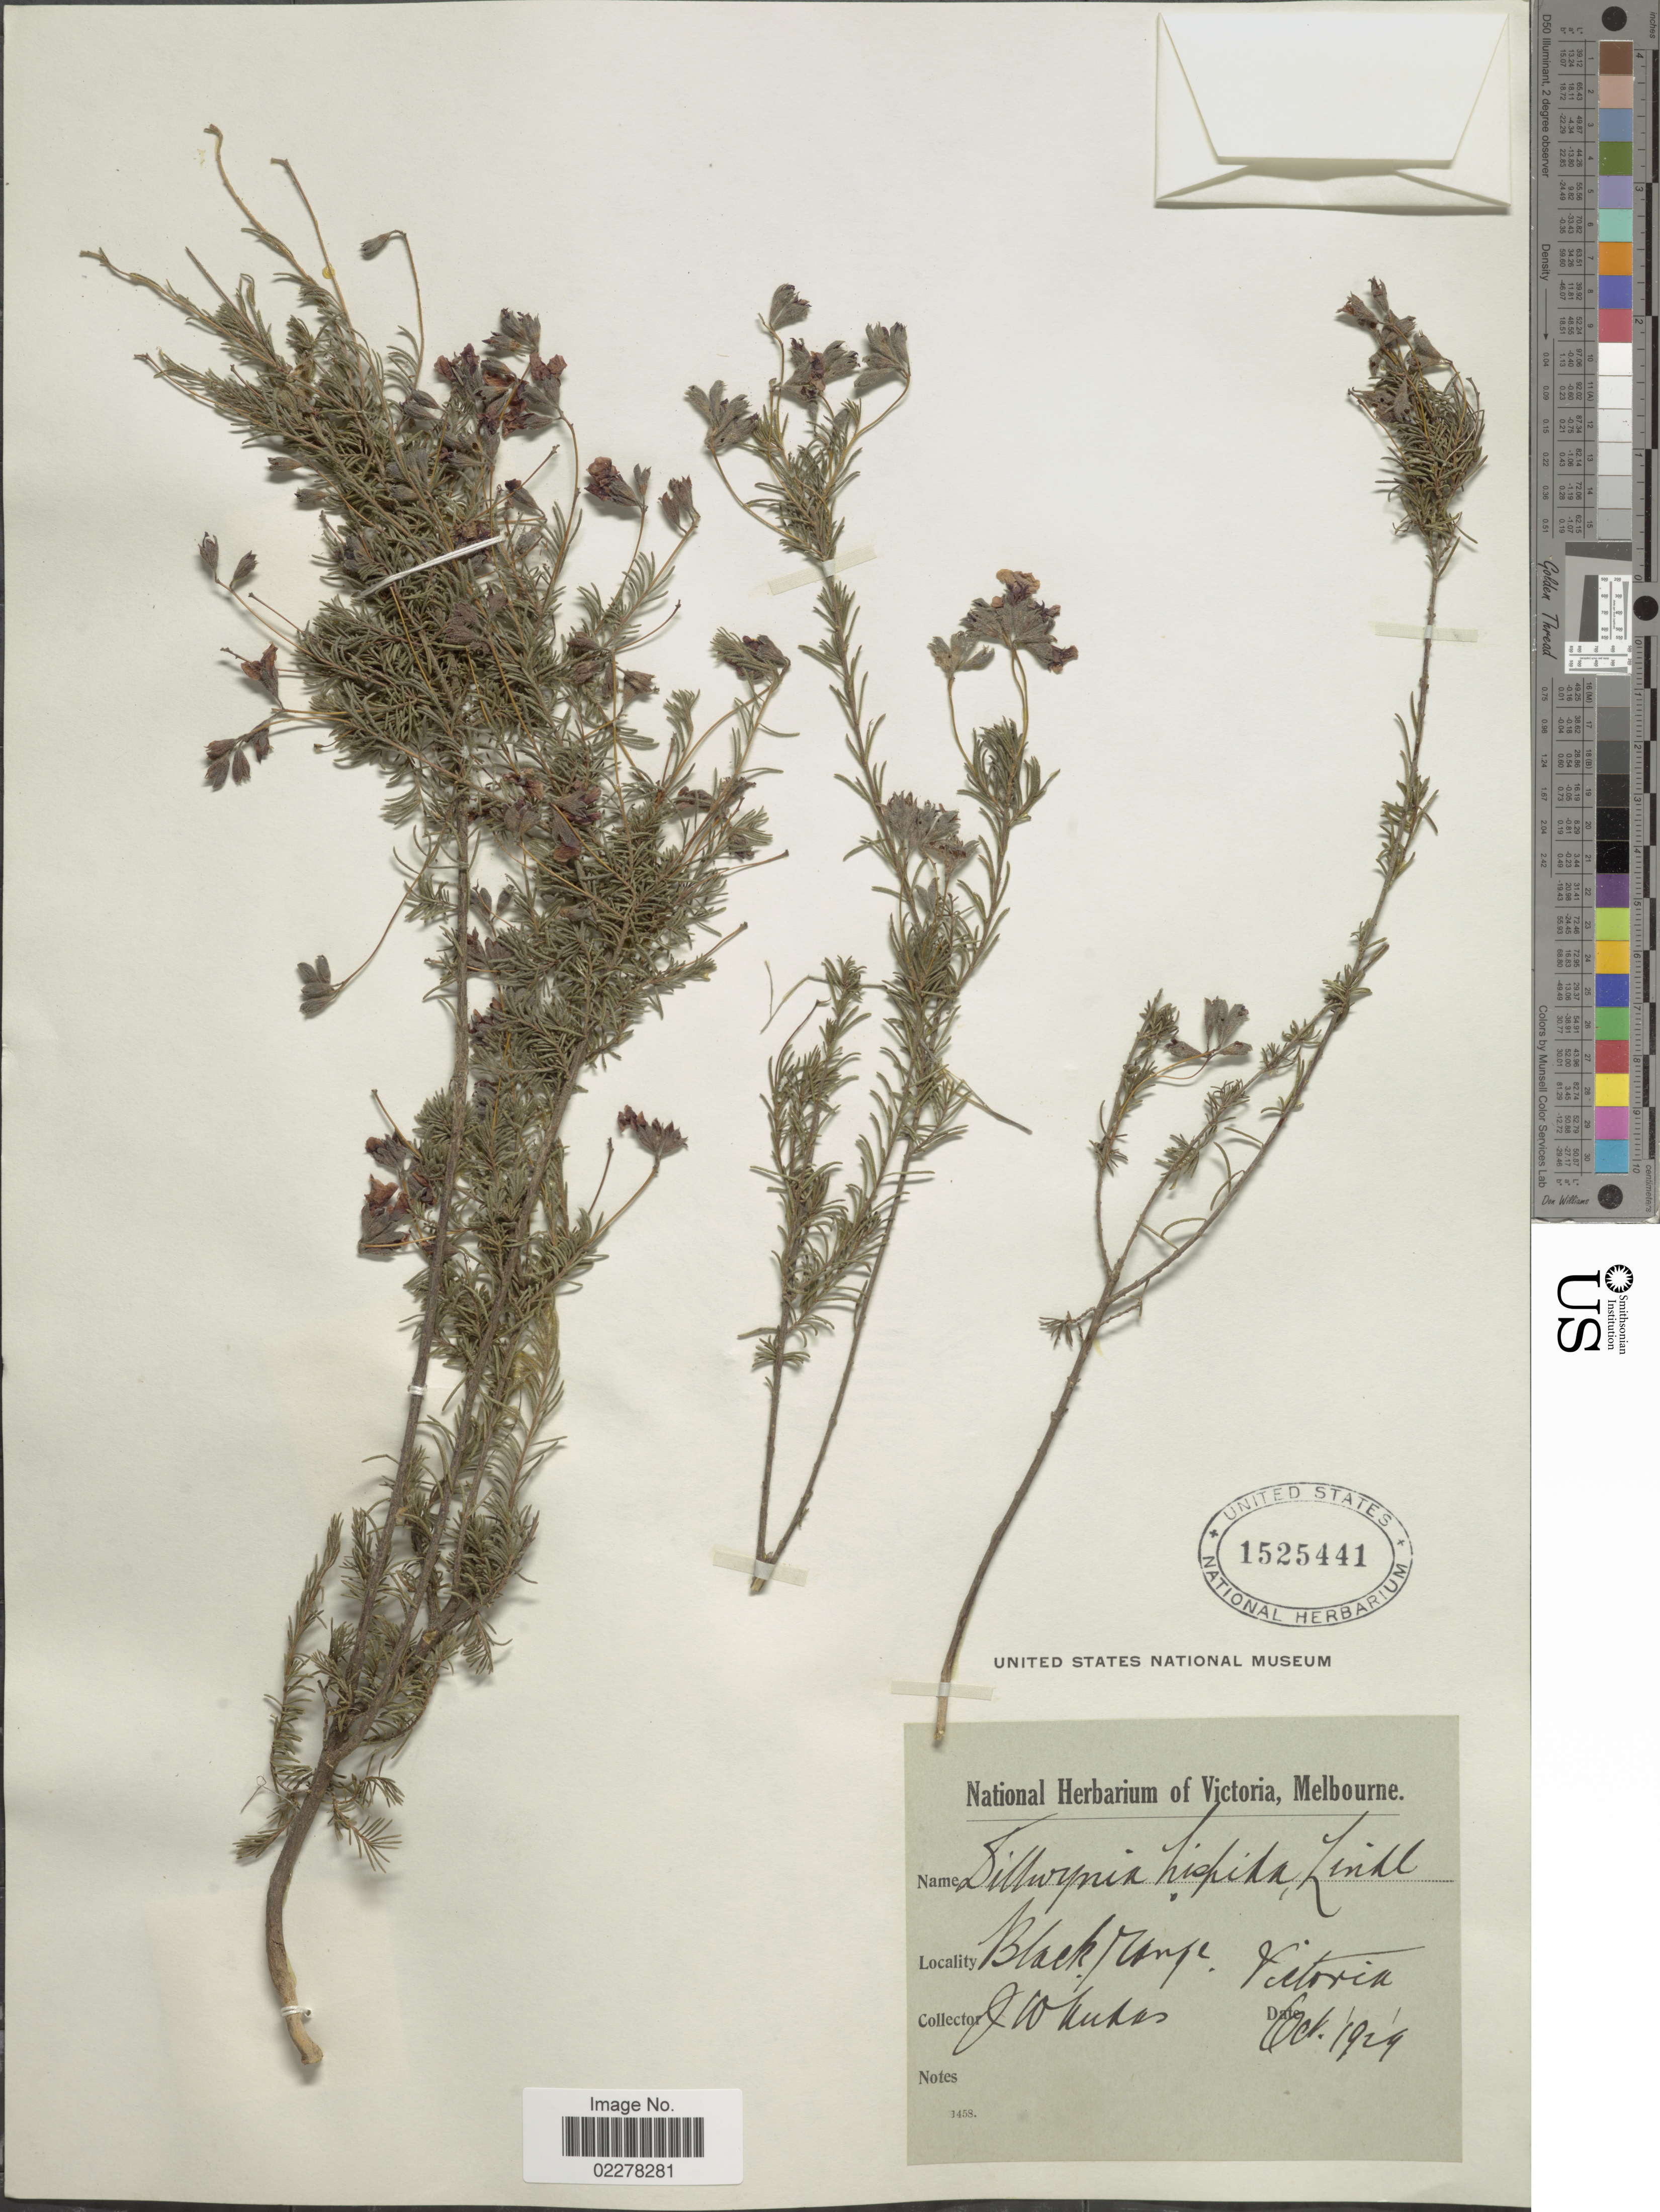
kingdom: Plantae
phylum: Tracheophyta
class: Magnoliopsida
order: Fabales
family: Fabaceae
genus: Dillwynia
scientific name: Dillwynia hispida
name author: Lindl.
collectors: J. Audas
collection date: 1929-10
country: Australia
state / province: Victoria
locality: Black Range. Victoria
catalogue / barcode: US 1525441